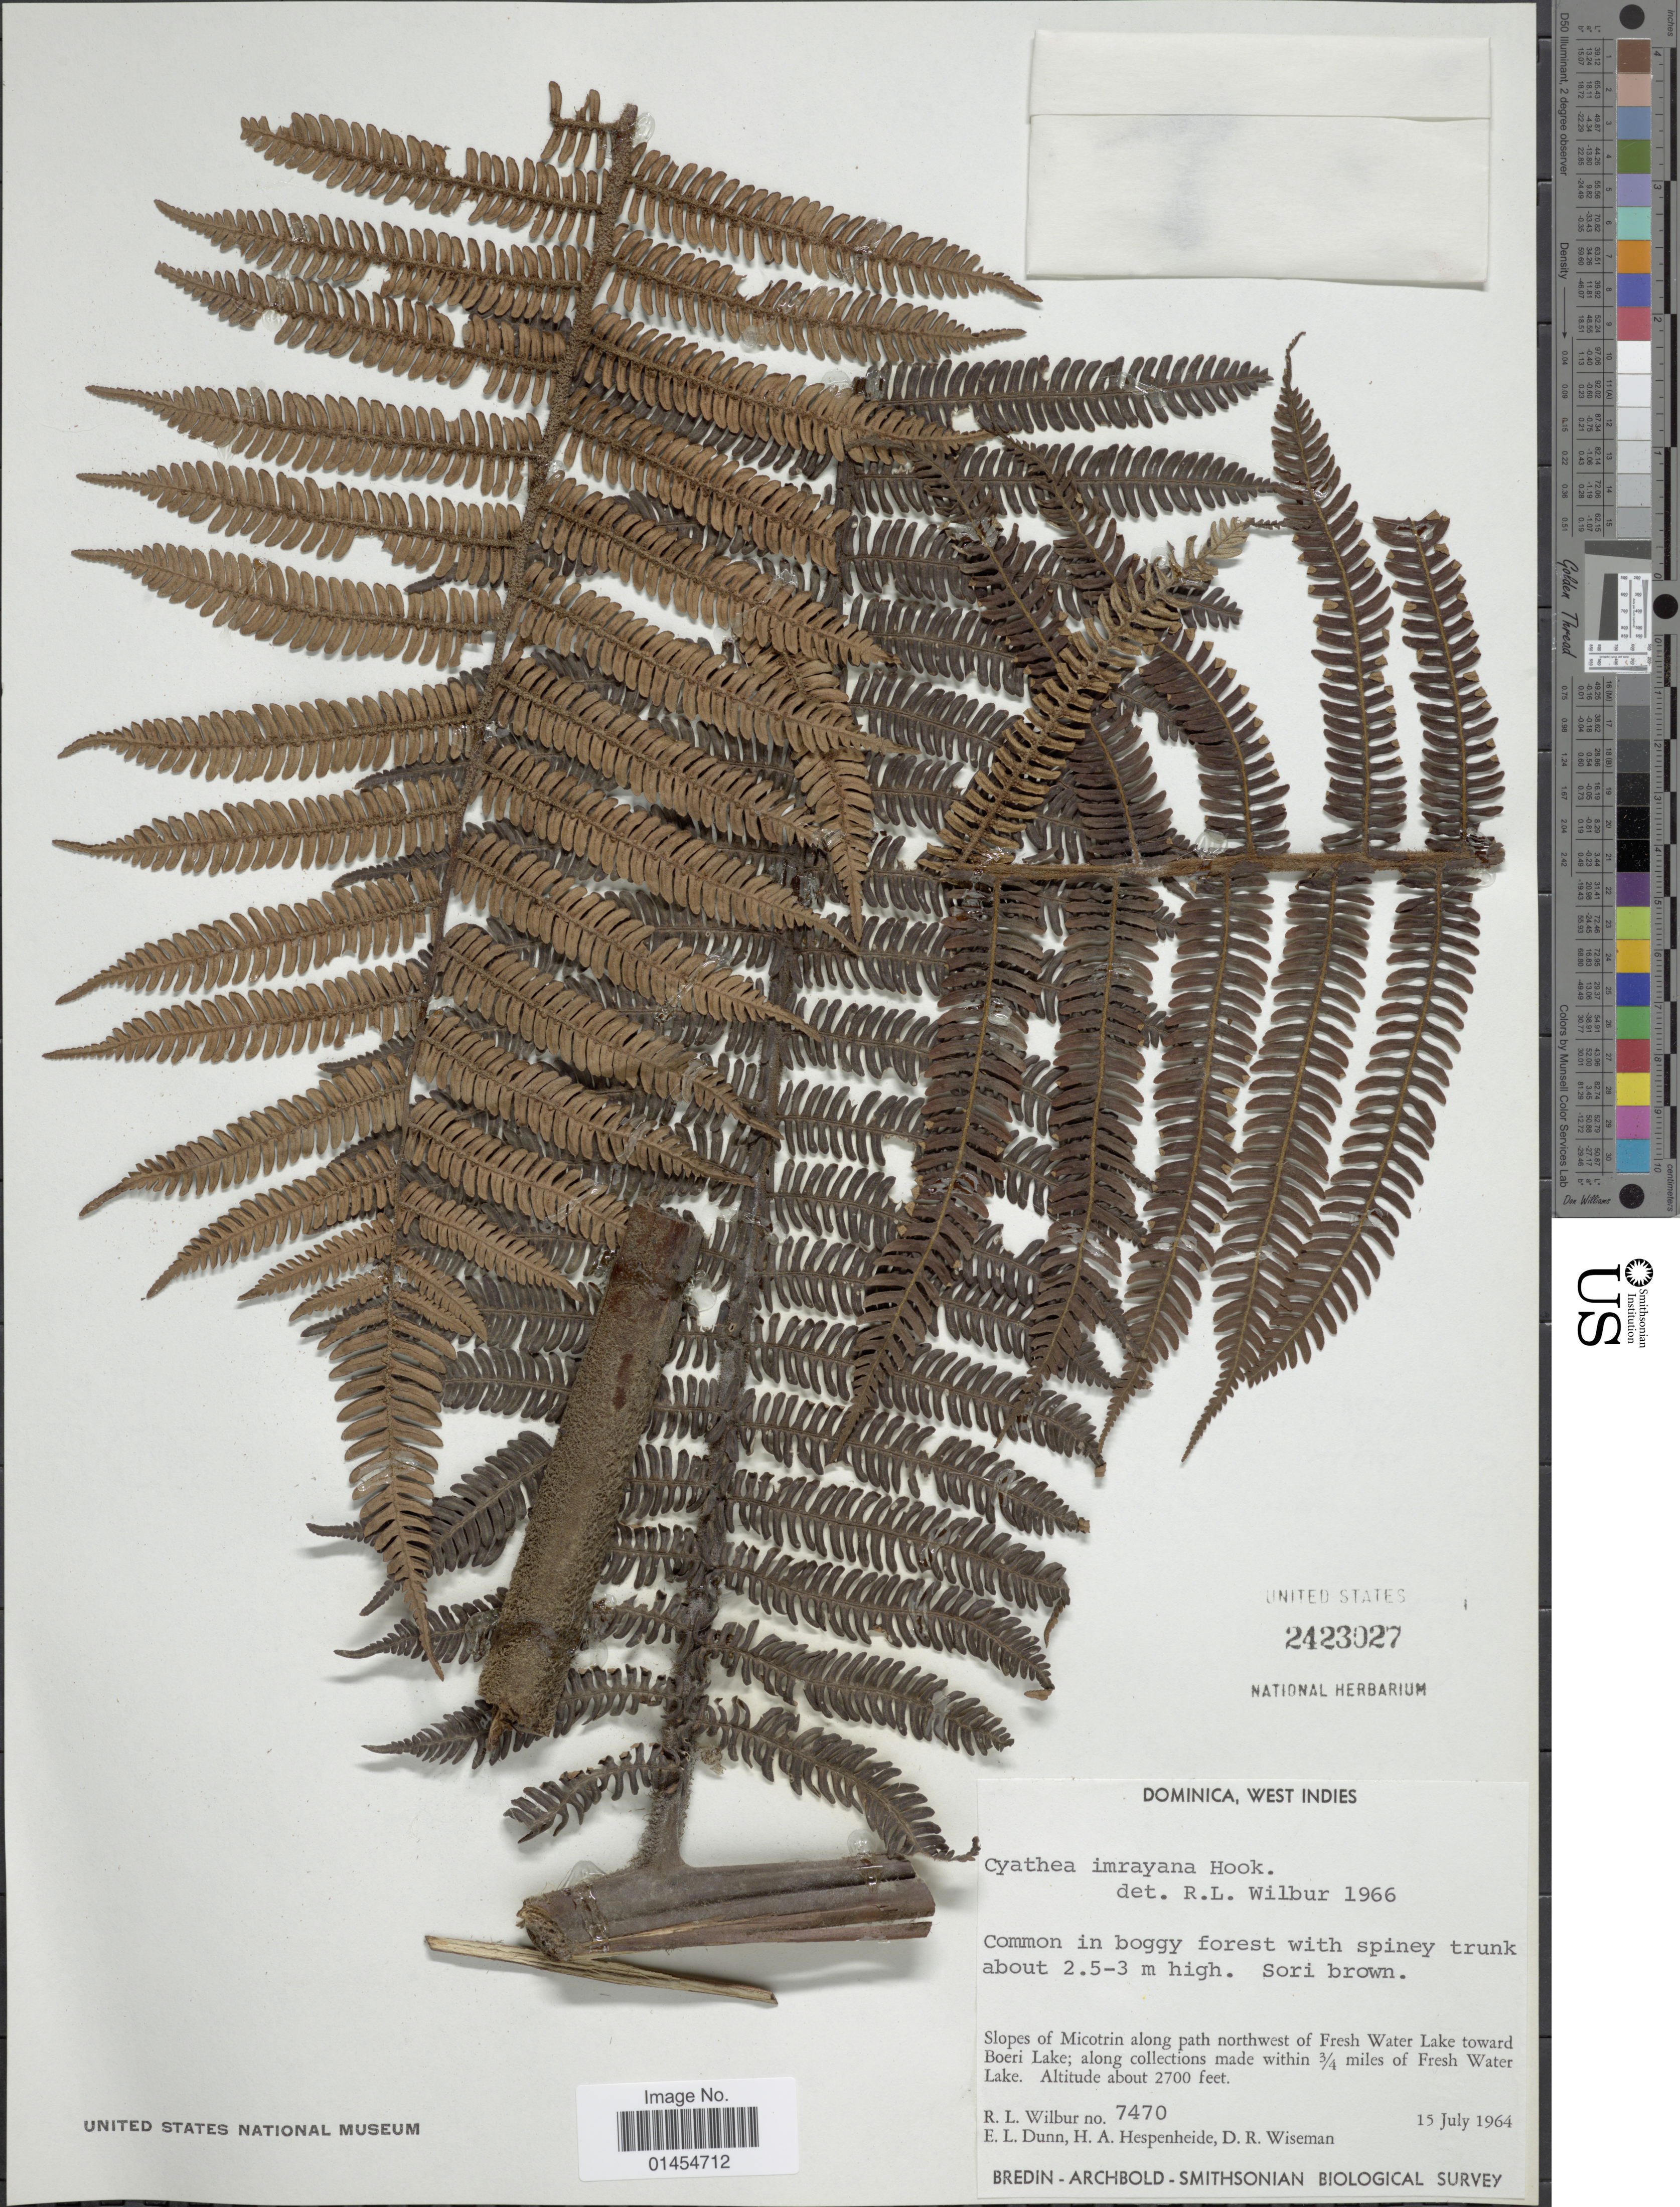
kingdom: Plantae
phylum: Tracheophyta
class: Polypodiopsida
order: Cyatheales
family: Cyatheaceae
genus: Alsophila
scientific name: Alsophila imrayana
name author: (Hook.) D.S. Conant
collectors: R. L. Wilbur, E. Dunn, H. A. Hespenheide & D. R. Wiseman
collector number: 7470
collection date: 1964-07-15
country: Dominica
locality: West Indies. Slopes of Micotrin along path northwest of Fresh Water Lake toward Boeri Lake; along collections made within ¾ miles of Fresh Water Lake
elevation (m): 823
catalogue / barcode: US 2423027